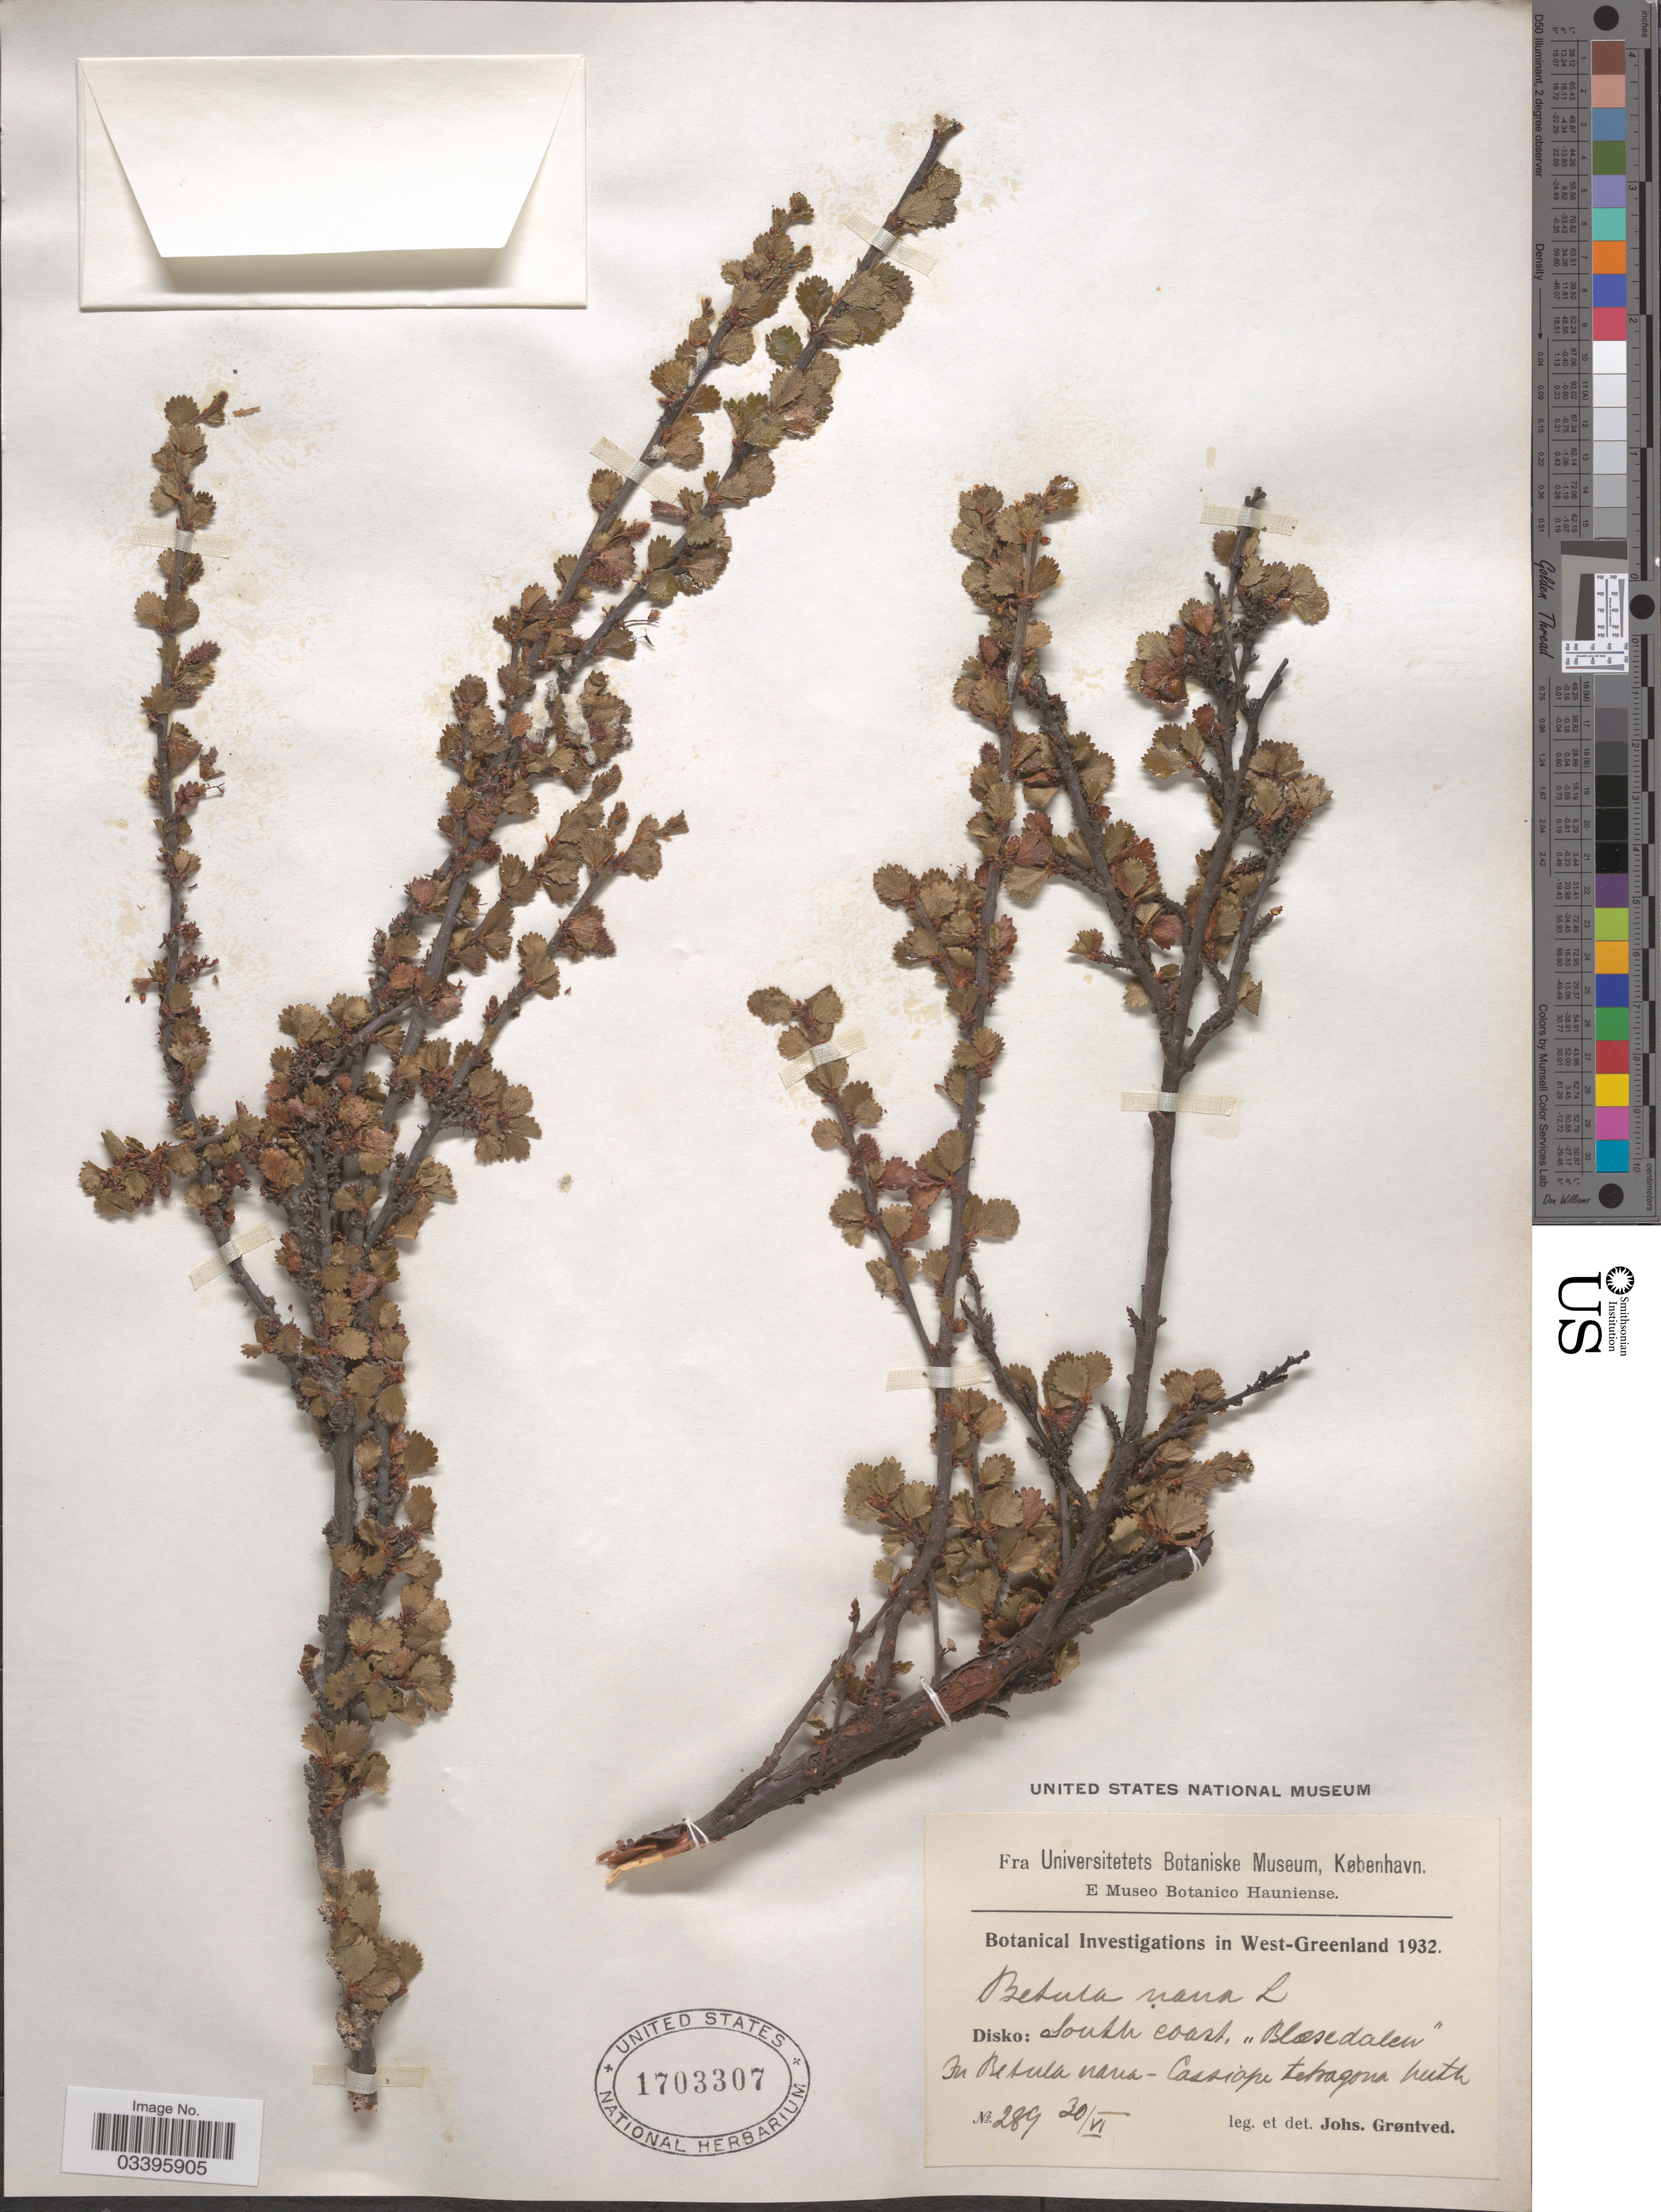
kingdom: Plantae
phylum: Tracheophyta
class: Magnoliopsida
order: Fagales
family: Betulaceae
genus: Betula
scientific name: Betula nana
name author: L.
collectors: J. Grøntved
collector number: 289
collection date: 1932-06-30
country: Greenland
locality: West-Greenland. disko: South coast, "Blæsedalen"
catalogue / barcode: US 1703307